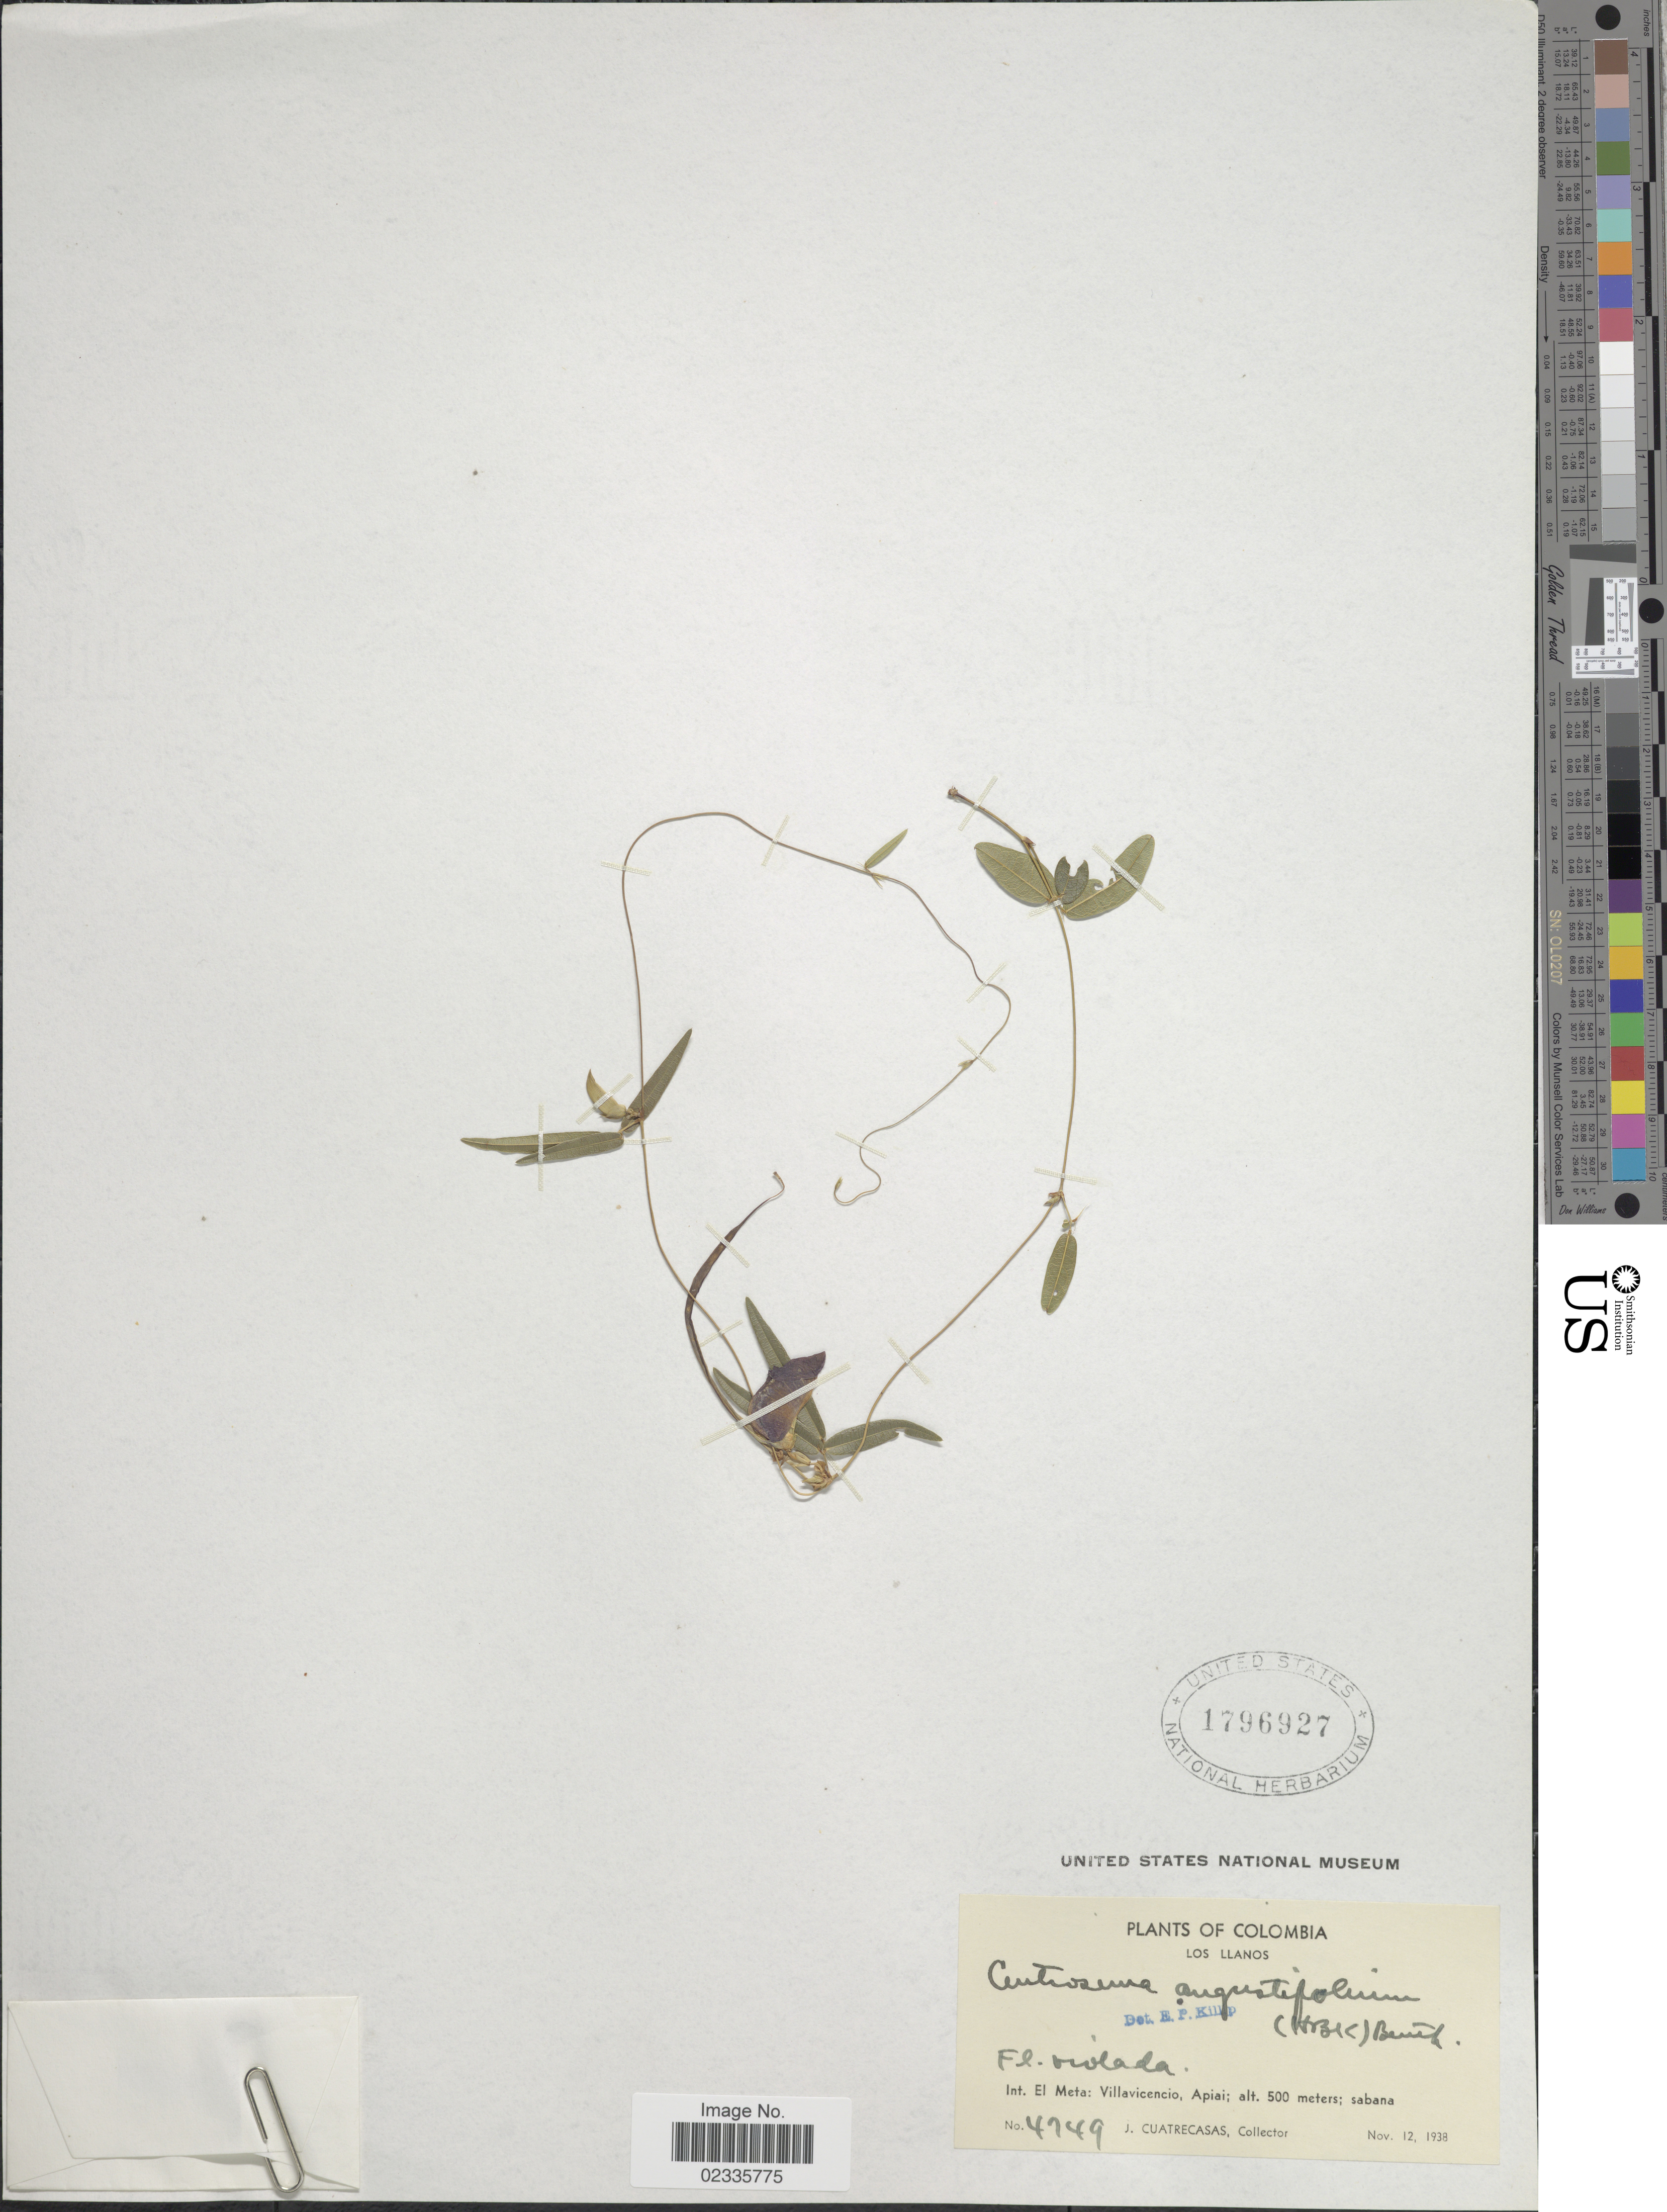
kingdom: Plantae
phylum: Tracheophyta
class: Magnoliopsida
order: Fabales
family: Fabaceae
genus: Centrosema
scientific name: Centrosema angustifolium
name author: (Kunth) Benth.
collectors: J. Cuatrecasas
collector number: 4749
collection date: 1938-11-12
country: Colombia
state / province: Meta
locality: Los Llanos. Int. El Meta: Villavicencio, Apiai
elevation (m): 500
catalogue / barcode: US 1796927